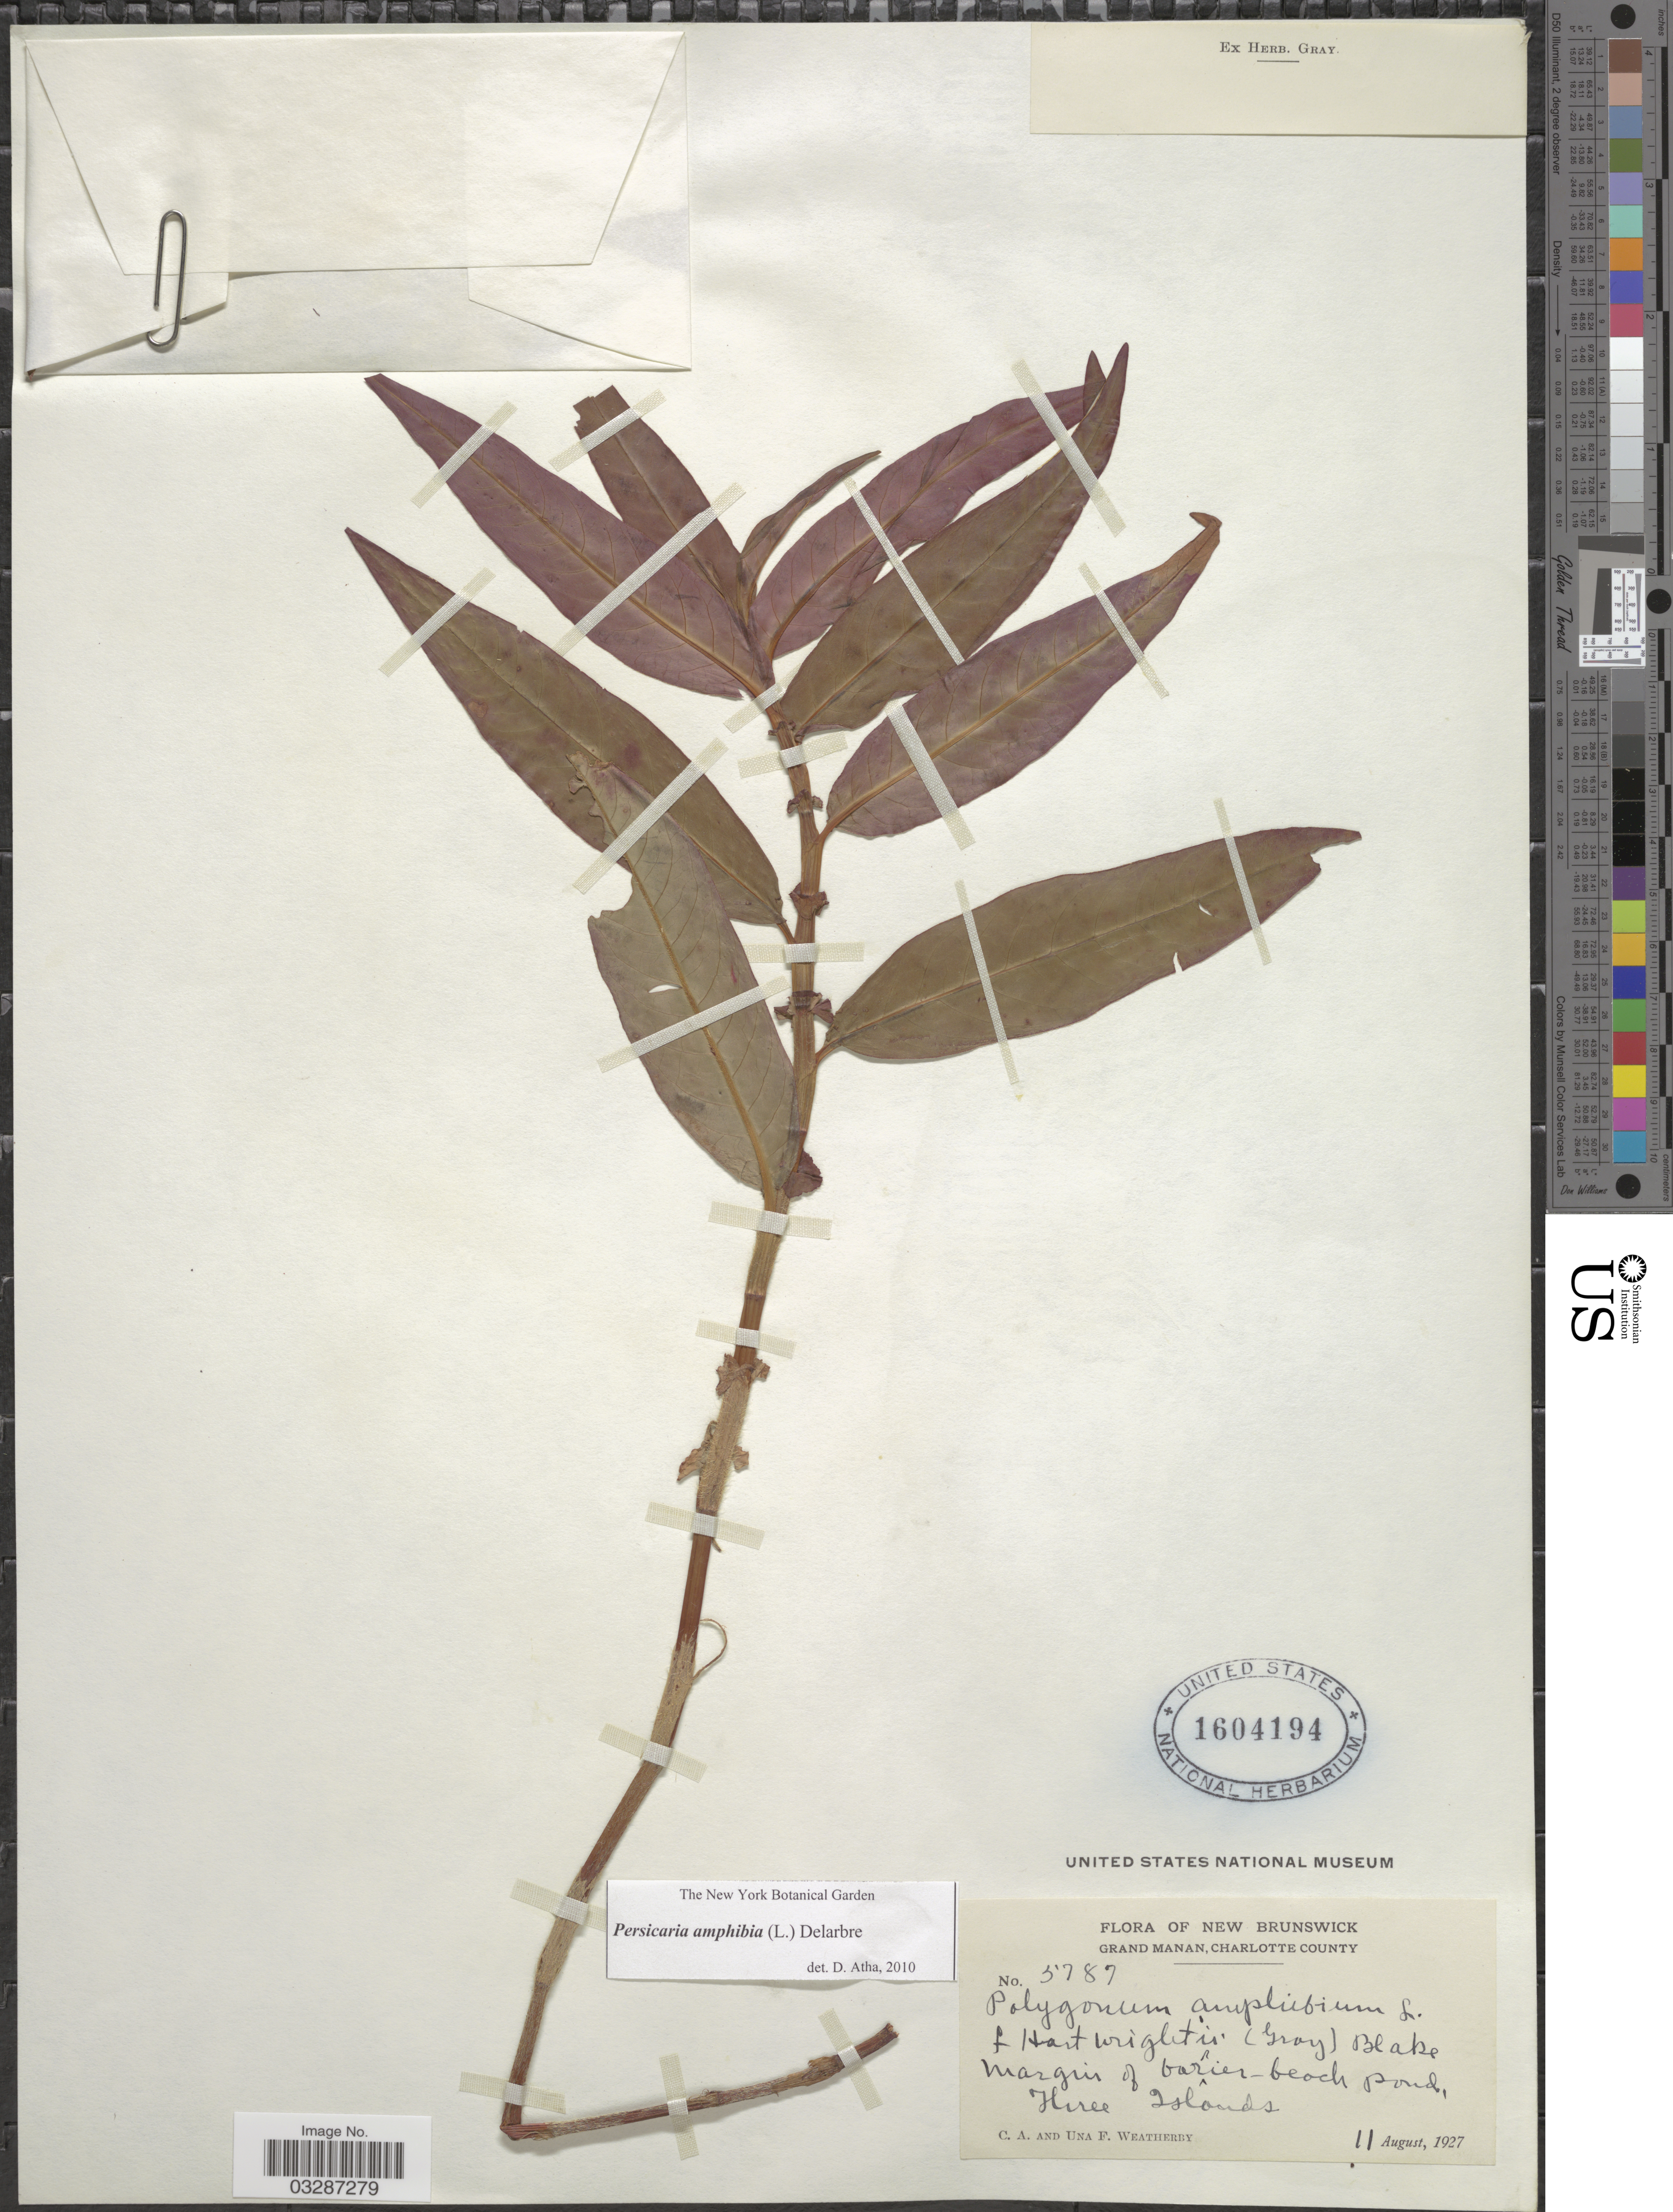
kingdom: Plantae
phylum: Tracheophyta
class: Magnoliopsida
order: Caryophyllales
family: Polygonaceae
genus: Persicaria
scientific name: Persicaria amphibia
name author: (L.) Delarbre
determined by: Atha, D. E.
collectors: C. A. Weatherby & U. Weatherby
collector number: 5787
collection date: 1927-08-11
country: Canada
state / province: New Brunswick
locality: Grand Manan, Charlotte County. Margin of barrier-beach pond, Three Islands.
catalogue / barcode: US 1604194